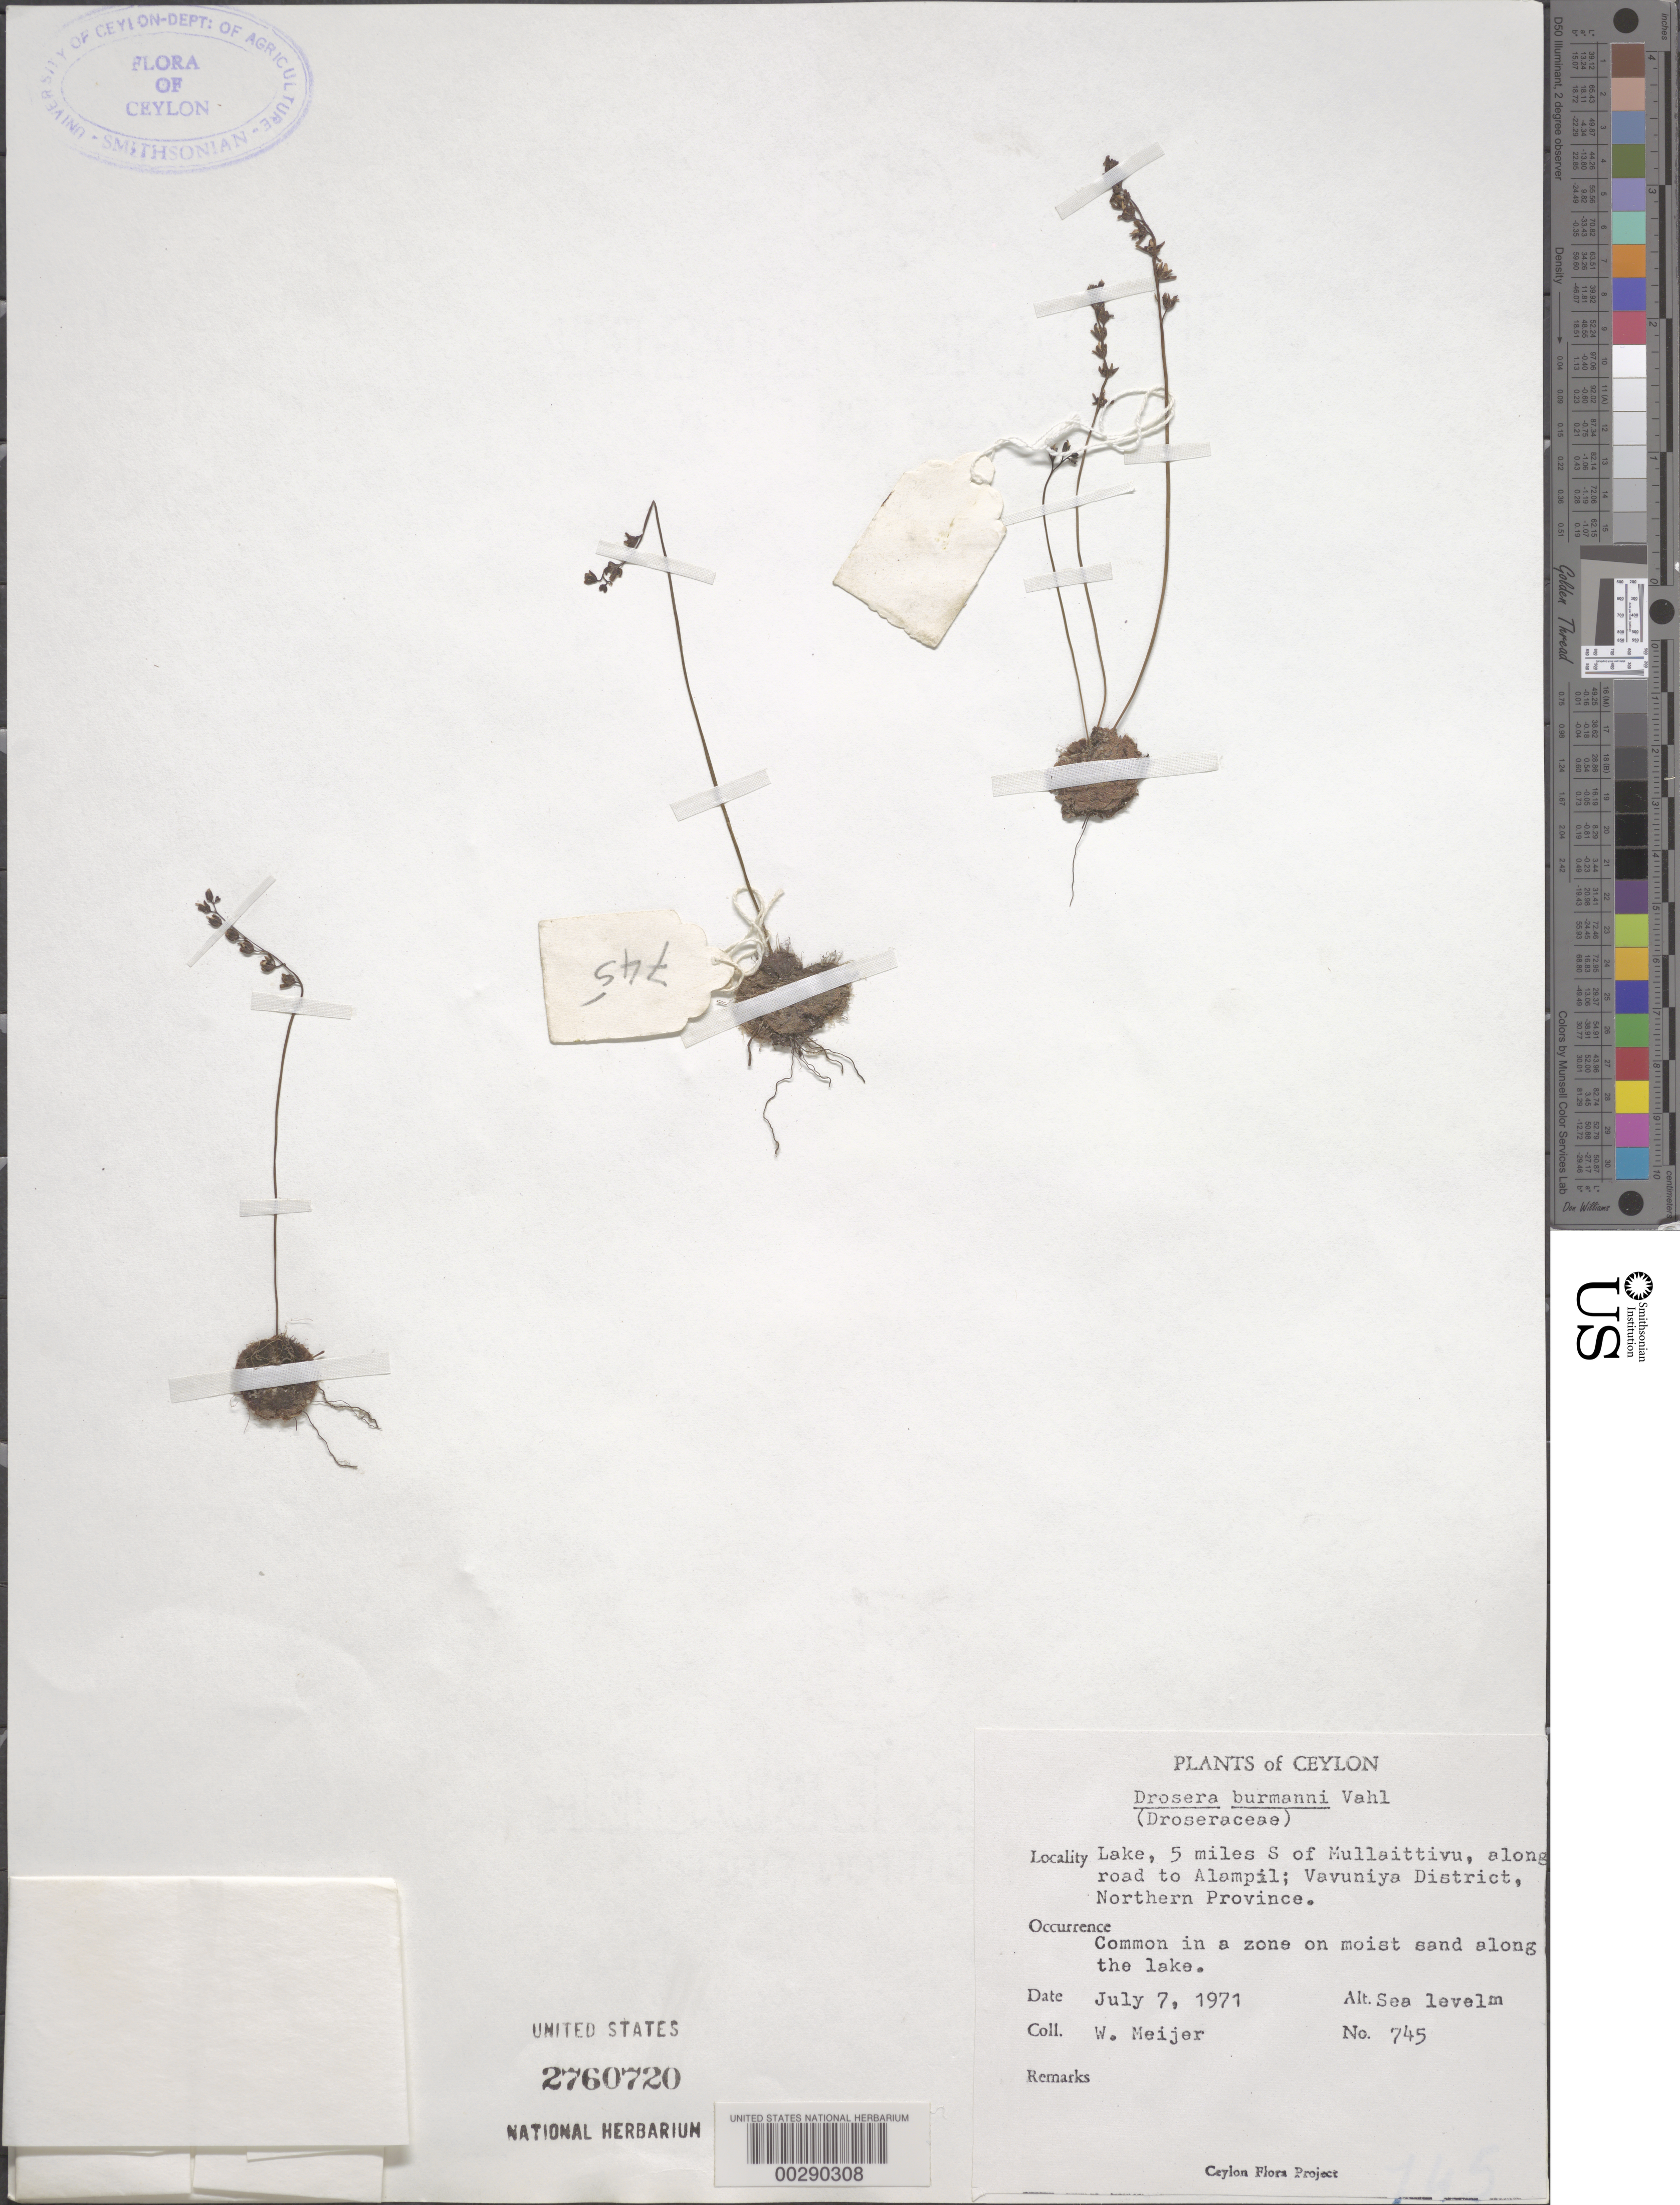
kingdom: Plantae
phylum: Tracheophyta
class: Magnoliopsida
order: Caryophyllales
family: Droseraceae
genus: Drosera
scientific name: Drosera burmannii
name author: Vahl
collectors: W. Meijer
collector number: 745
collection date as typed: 07 Jul 1971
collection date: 1971-07-07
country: Sri Lanka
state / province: Northern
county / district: Vavuniya Dist.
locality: Lake 5 mi s of mullaittivu, along road to alampil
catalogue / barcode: US 2760720